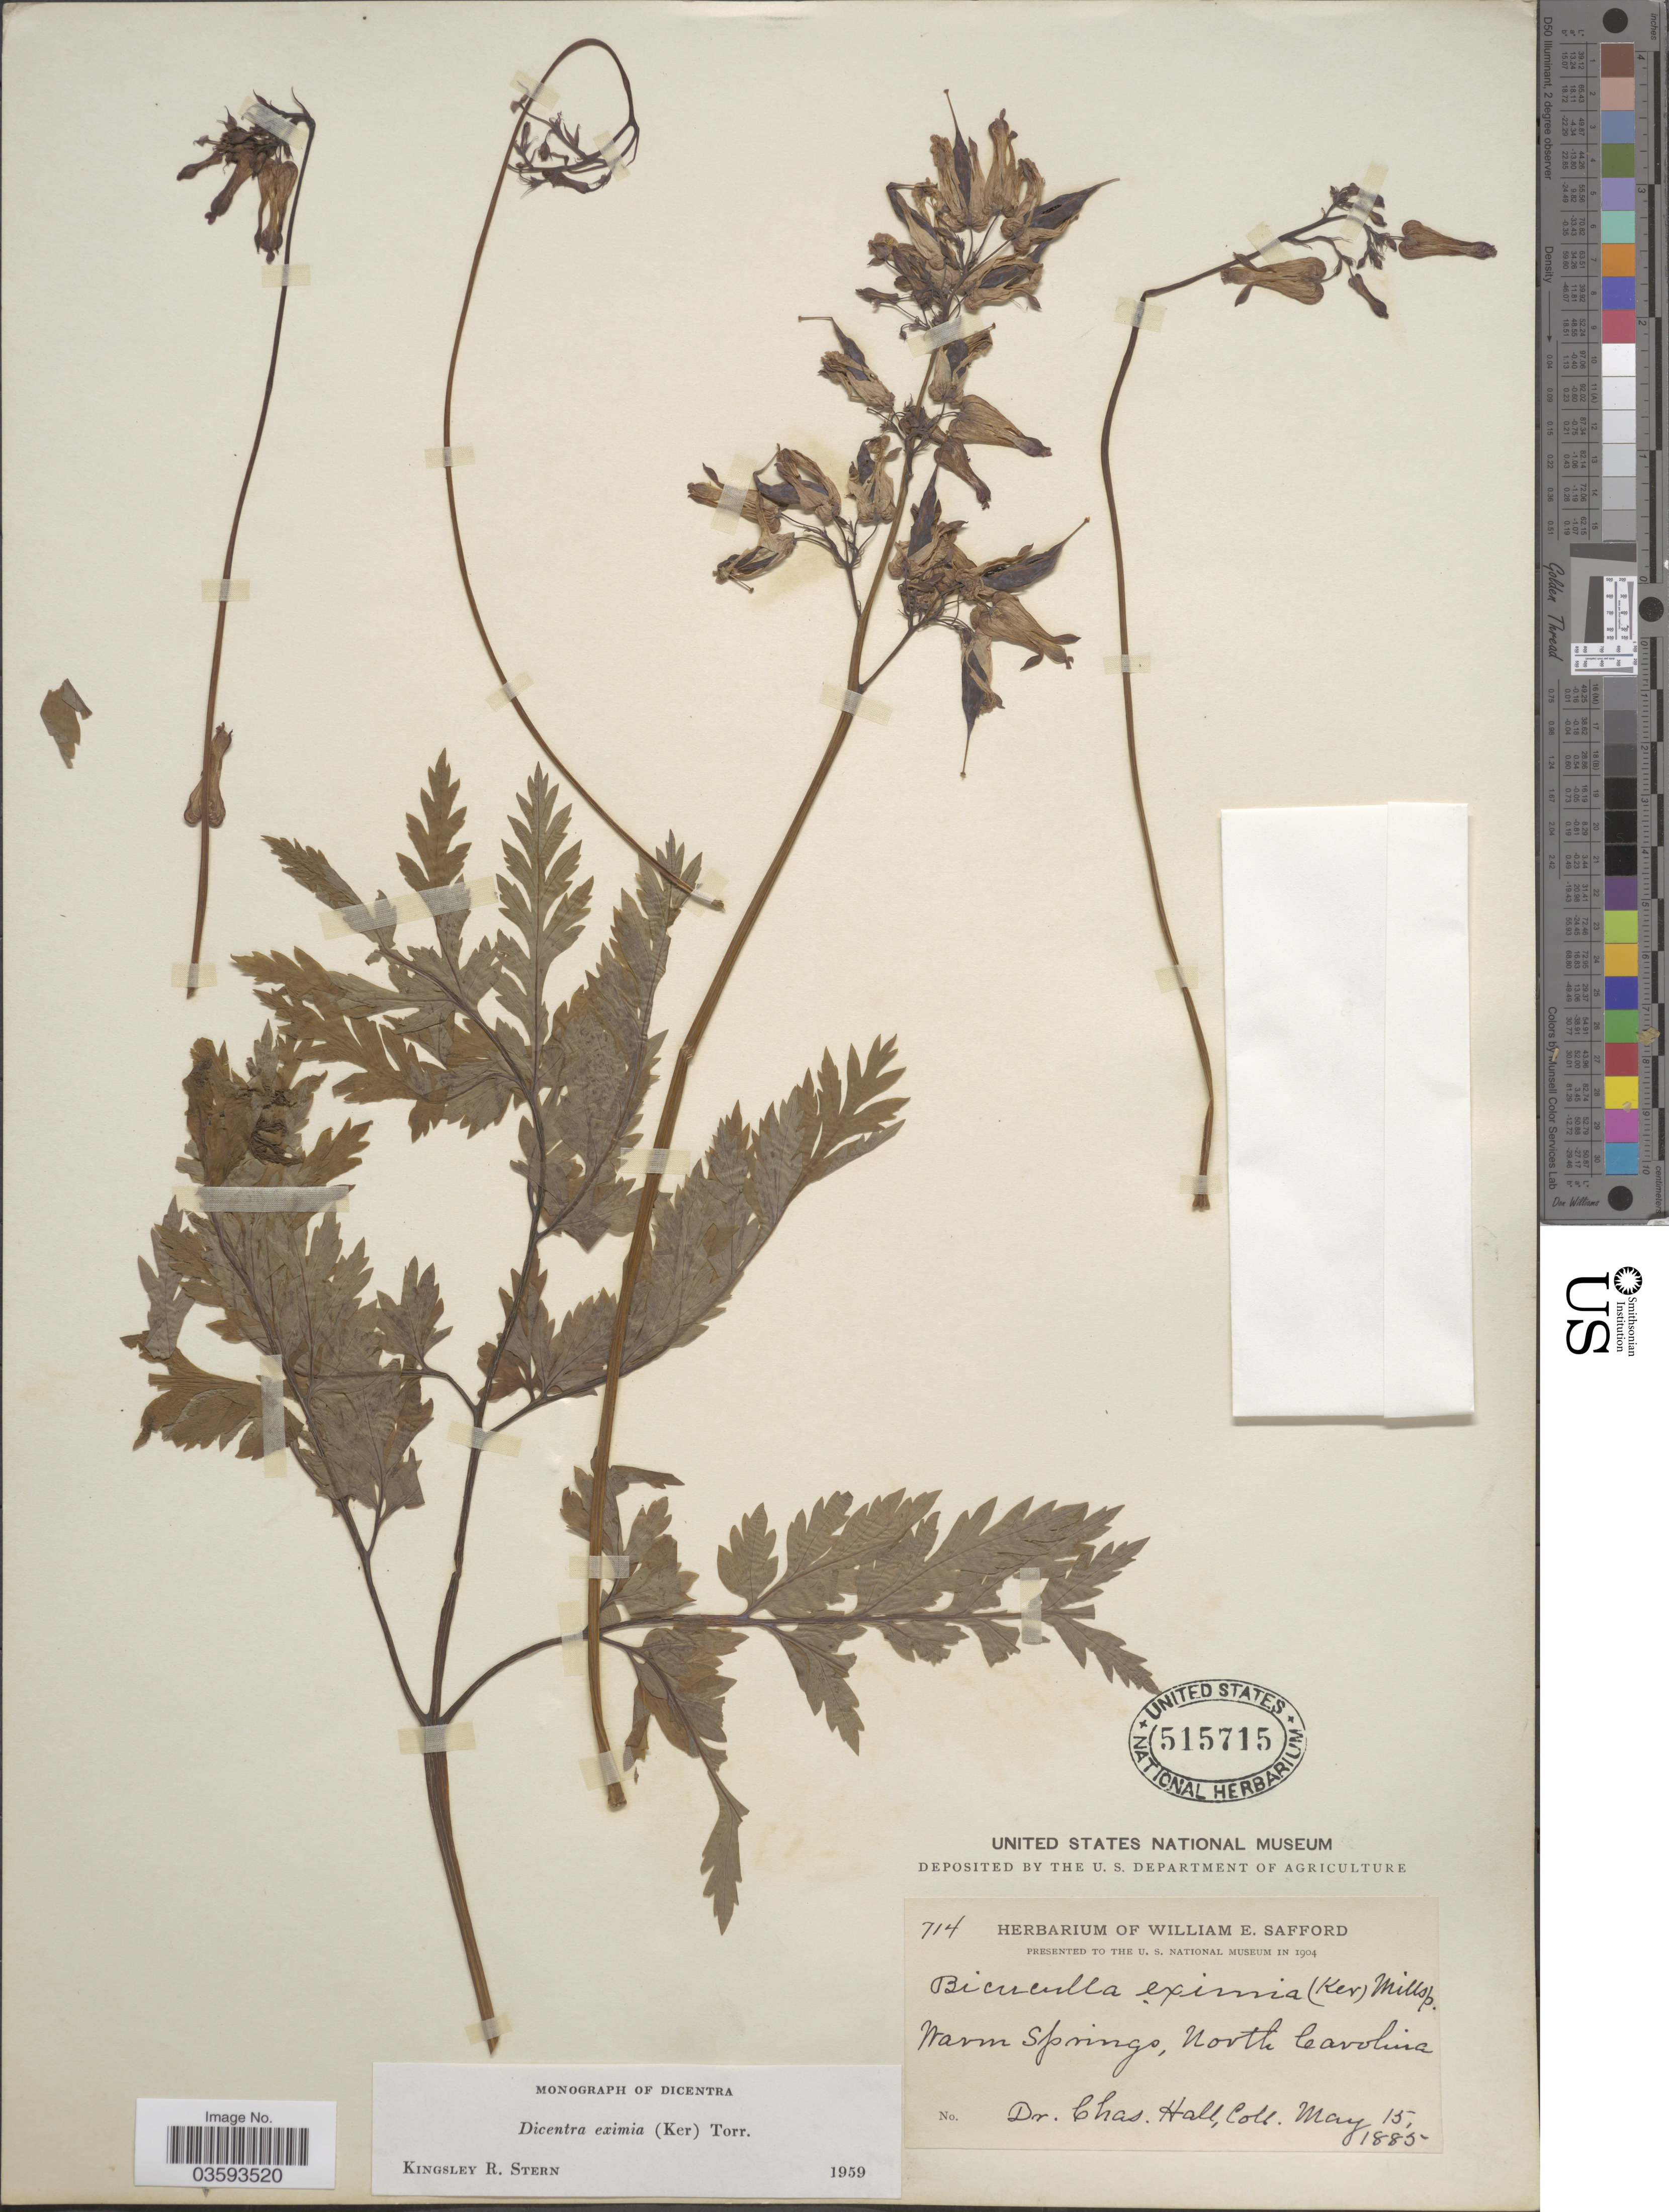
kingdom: Plantae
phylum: Tracheophyta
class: Magnoliopsida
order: Ranunculales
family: Papaveraceae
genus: Dicentra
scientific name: Dicentra eximia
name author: (Ker Gawl.) Torr.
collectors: C. Hall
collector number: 714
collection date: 1885-05-15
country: United States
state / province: North Carolina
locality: Warm Springs.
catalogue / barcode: US 515715